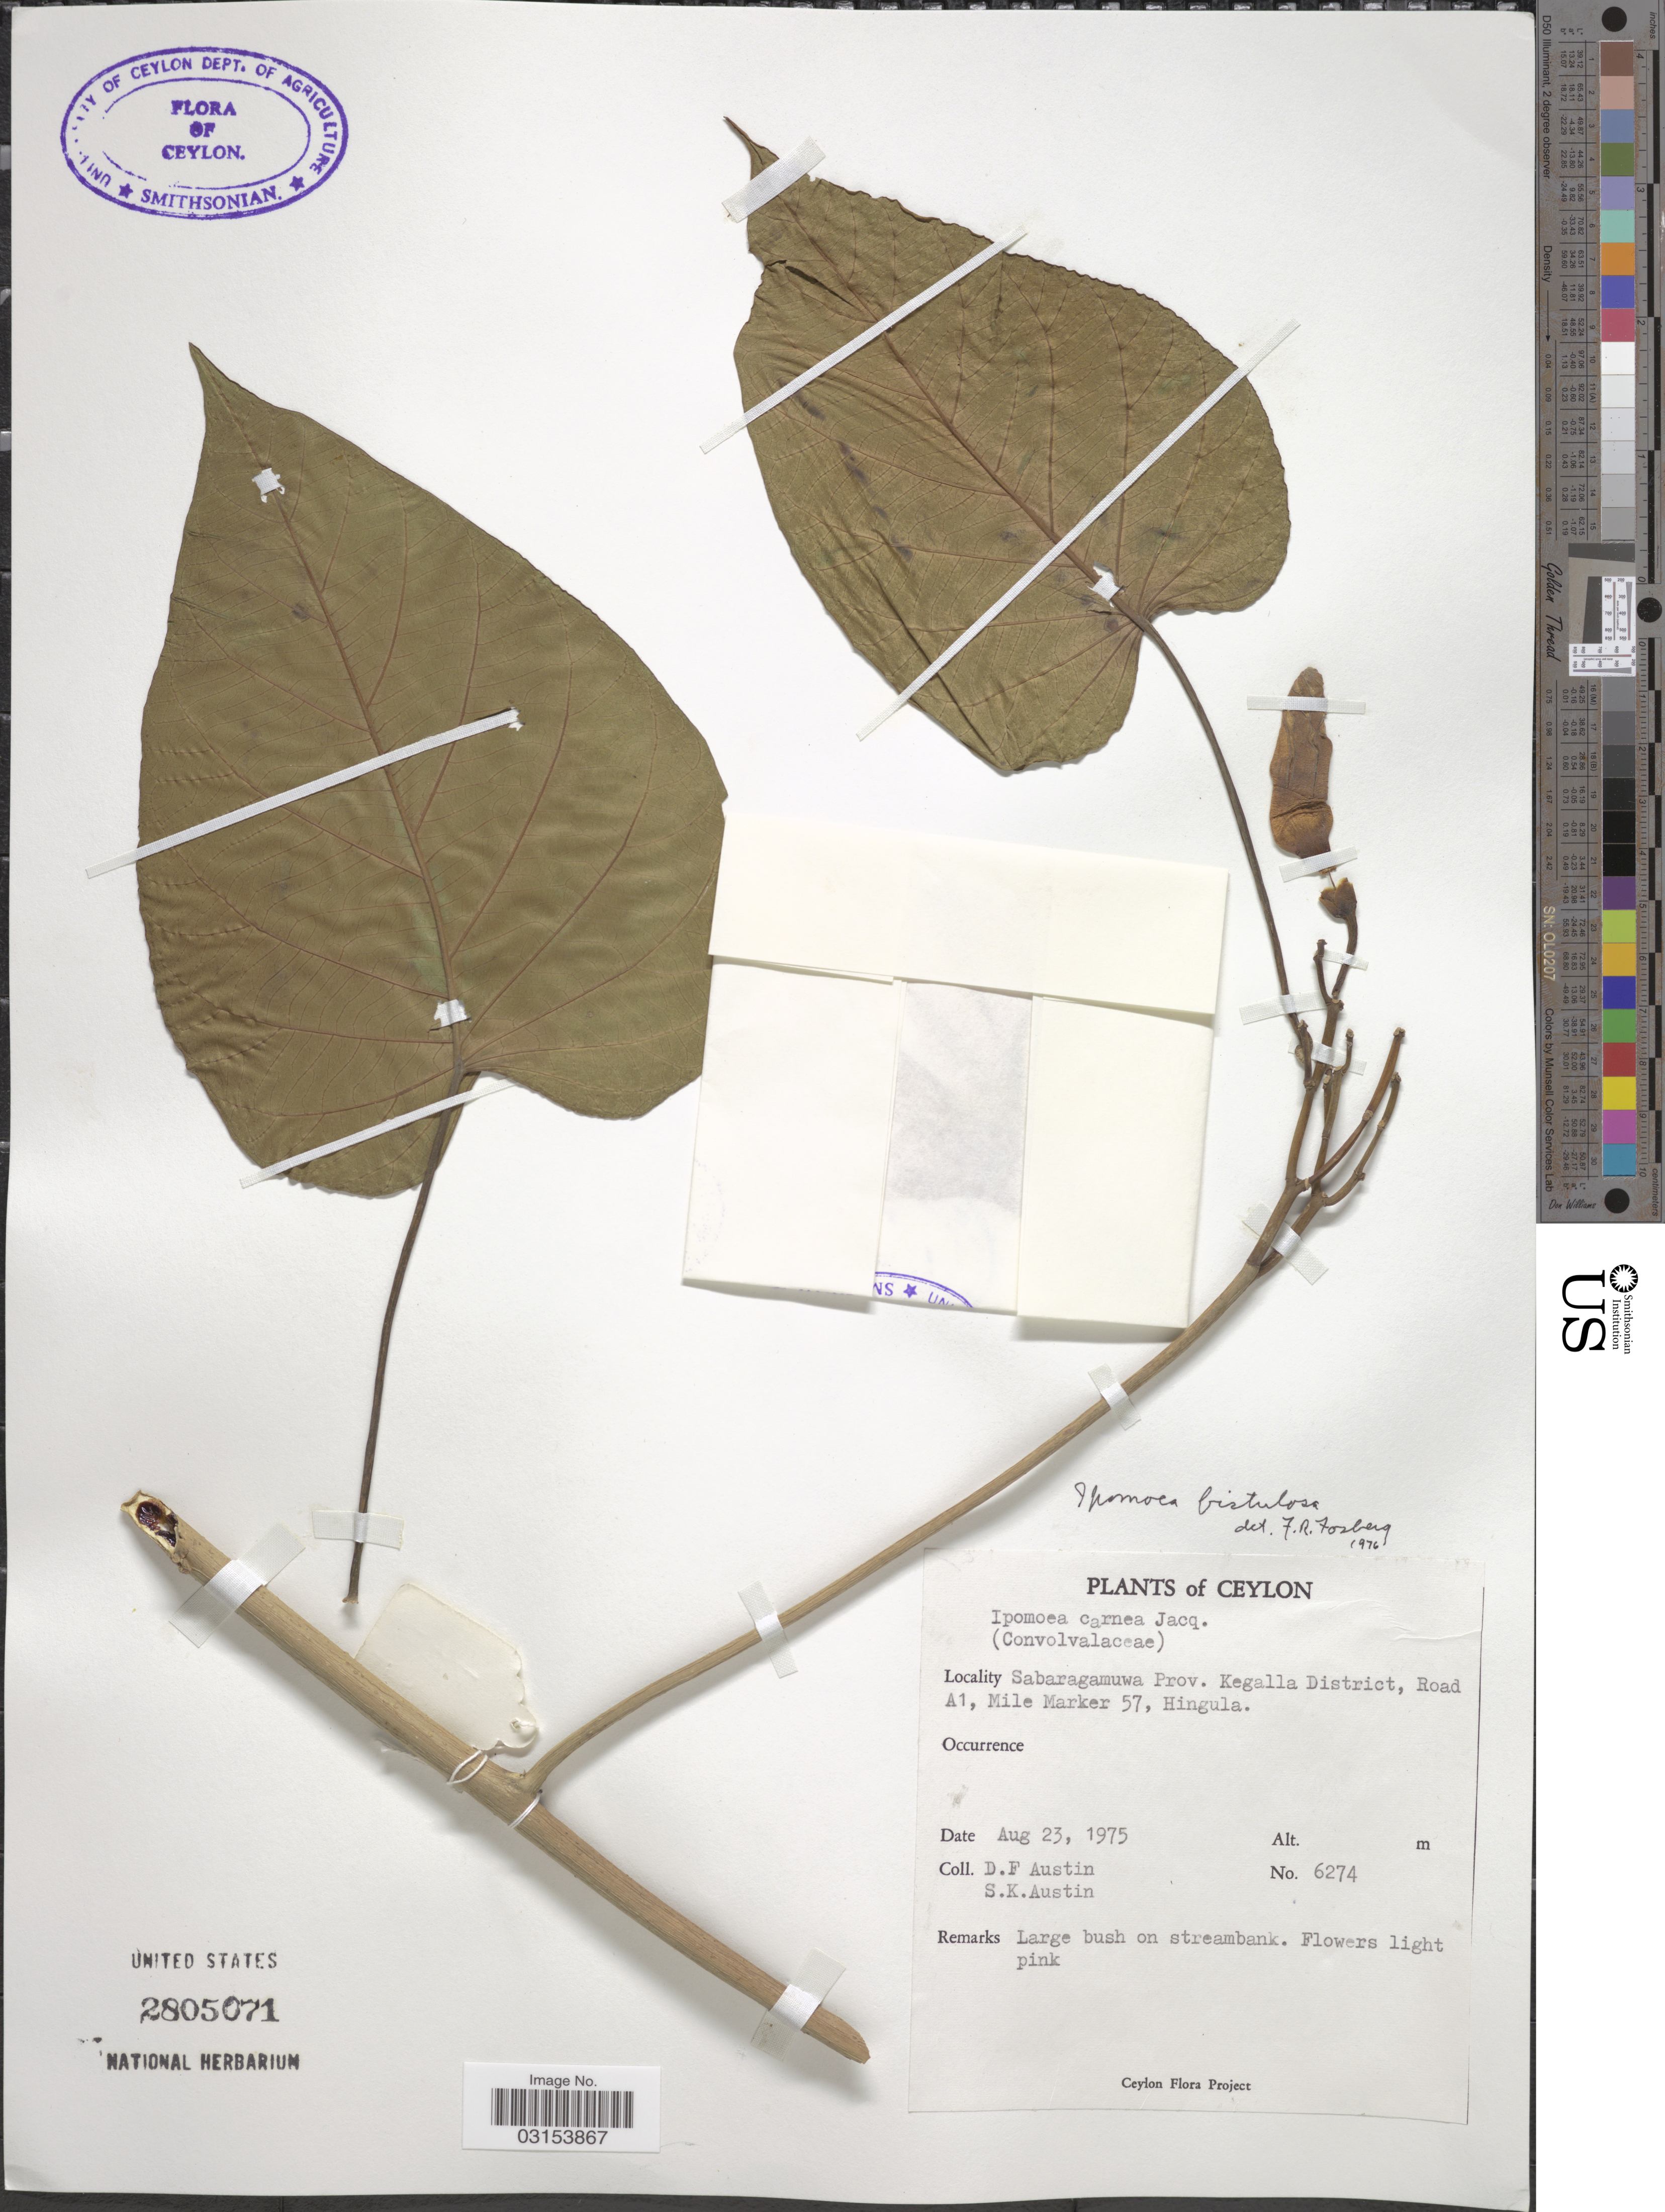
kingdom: Plantae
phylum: Tracheophyta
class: Magnoliopsida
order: Solanales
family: Convolvulaceae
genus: Ipomoea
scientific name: Ipomoea fistulosa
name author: Mart. ex Choisy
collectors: D. Austin & S. Austin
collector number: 6274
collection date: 1975-08-23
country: Sri Lanka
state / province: Sabaragamuwa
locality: Ceylon. Kegalla District, Road A1, Mile Marker 57, Hingula.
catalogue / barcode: US 2805071